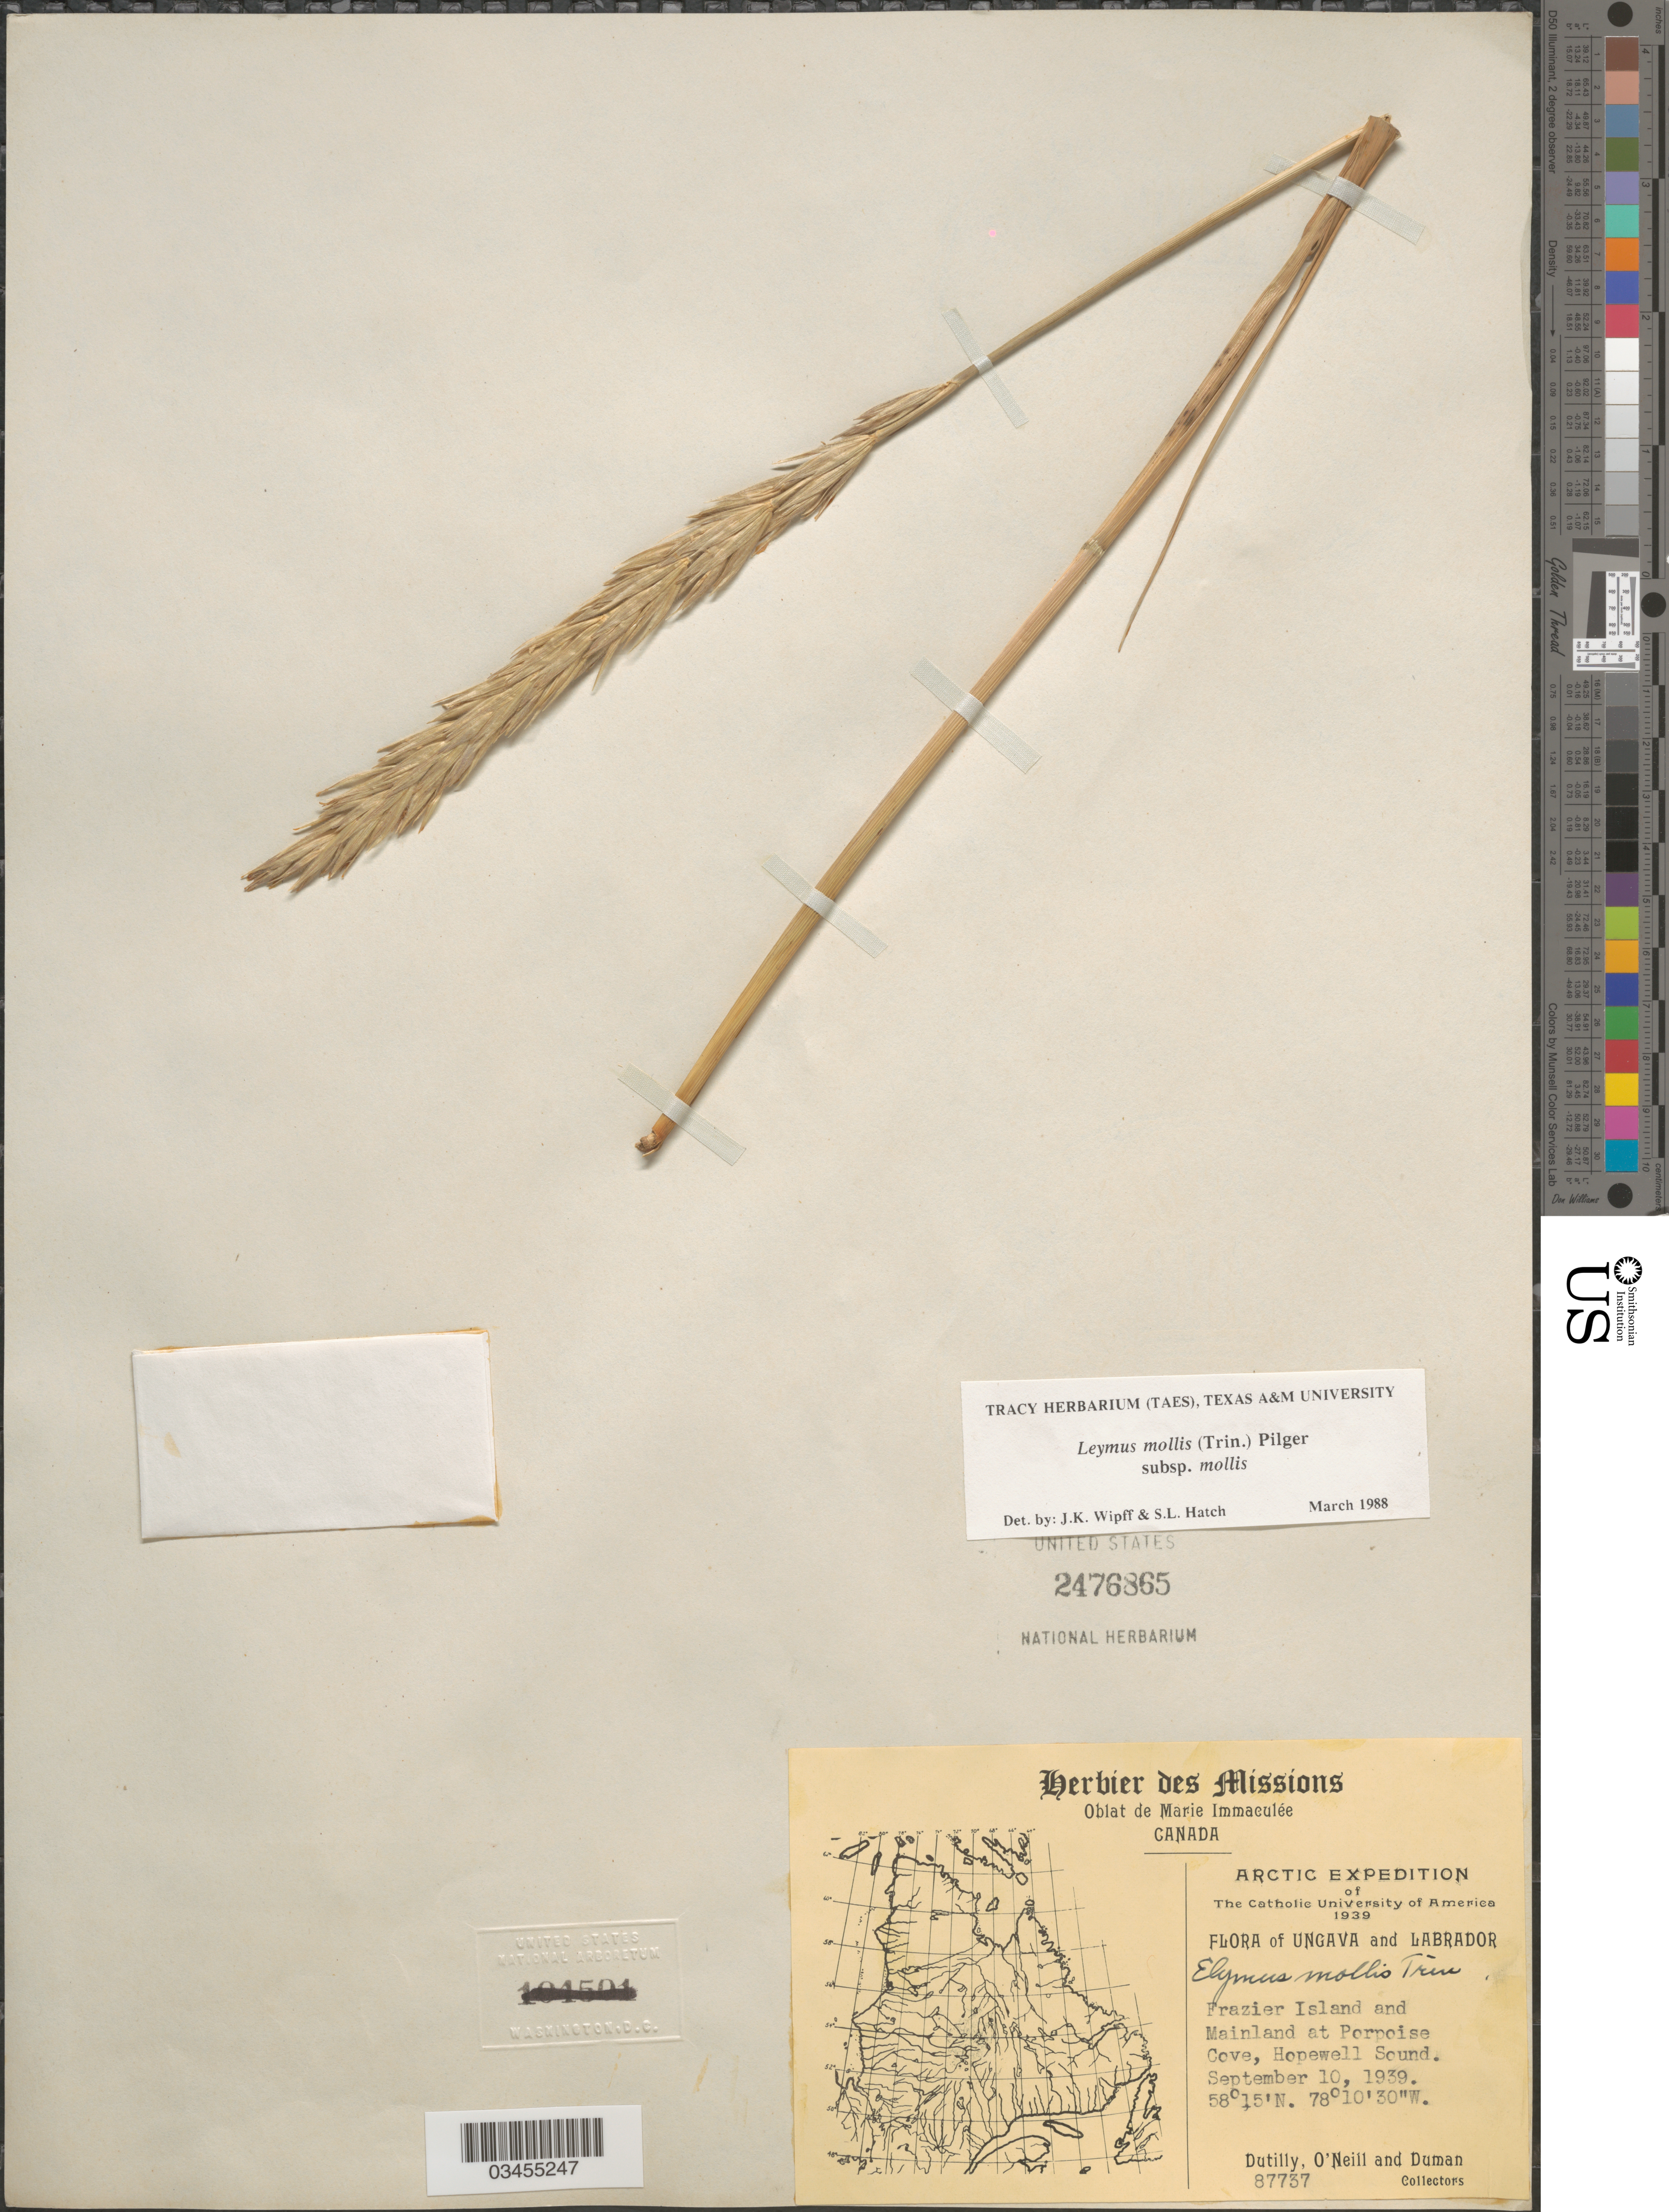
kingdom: Plantae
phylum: Tracheophyta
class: Liliopsida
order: Poales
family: Poaceae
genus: Leymus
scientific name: Leymus mollis subsp. mollis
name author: (Trin.) Pilg.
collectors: -. Dutilly, -. O'Neill & -. Duman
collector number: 87737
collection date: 1939-09-10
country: Canada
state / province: Newfoundland and Labrador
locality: Arctic Expedition of The Catholic University of America 1939. Ungava and Labrador. Frazier Island and Mainland at Porpoise Cove, Hopewall Sound.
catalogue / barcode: US 2476865